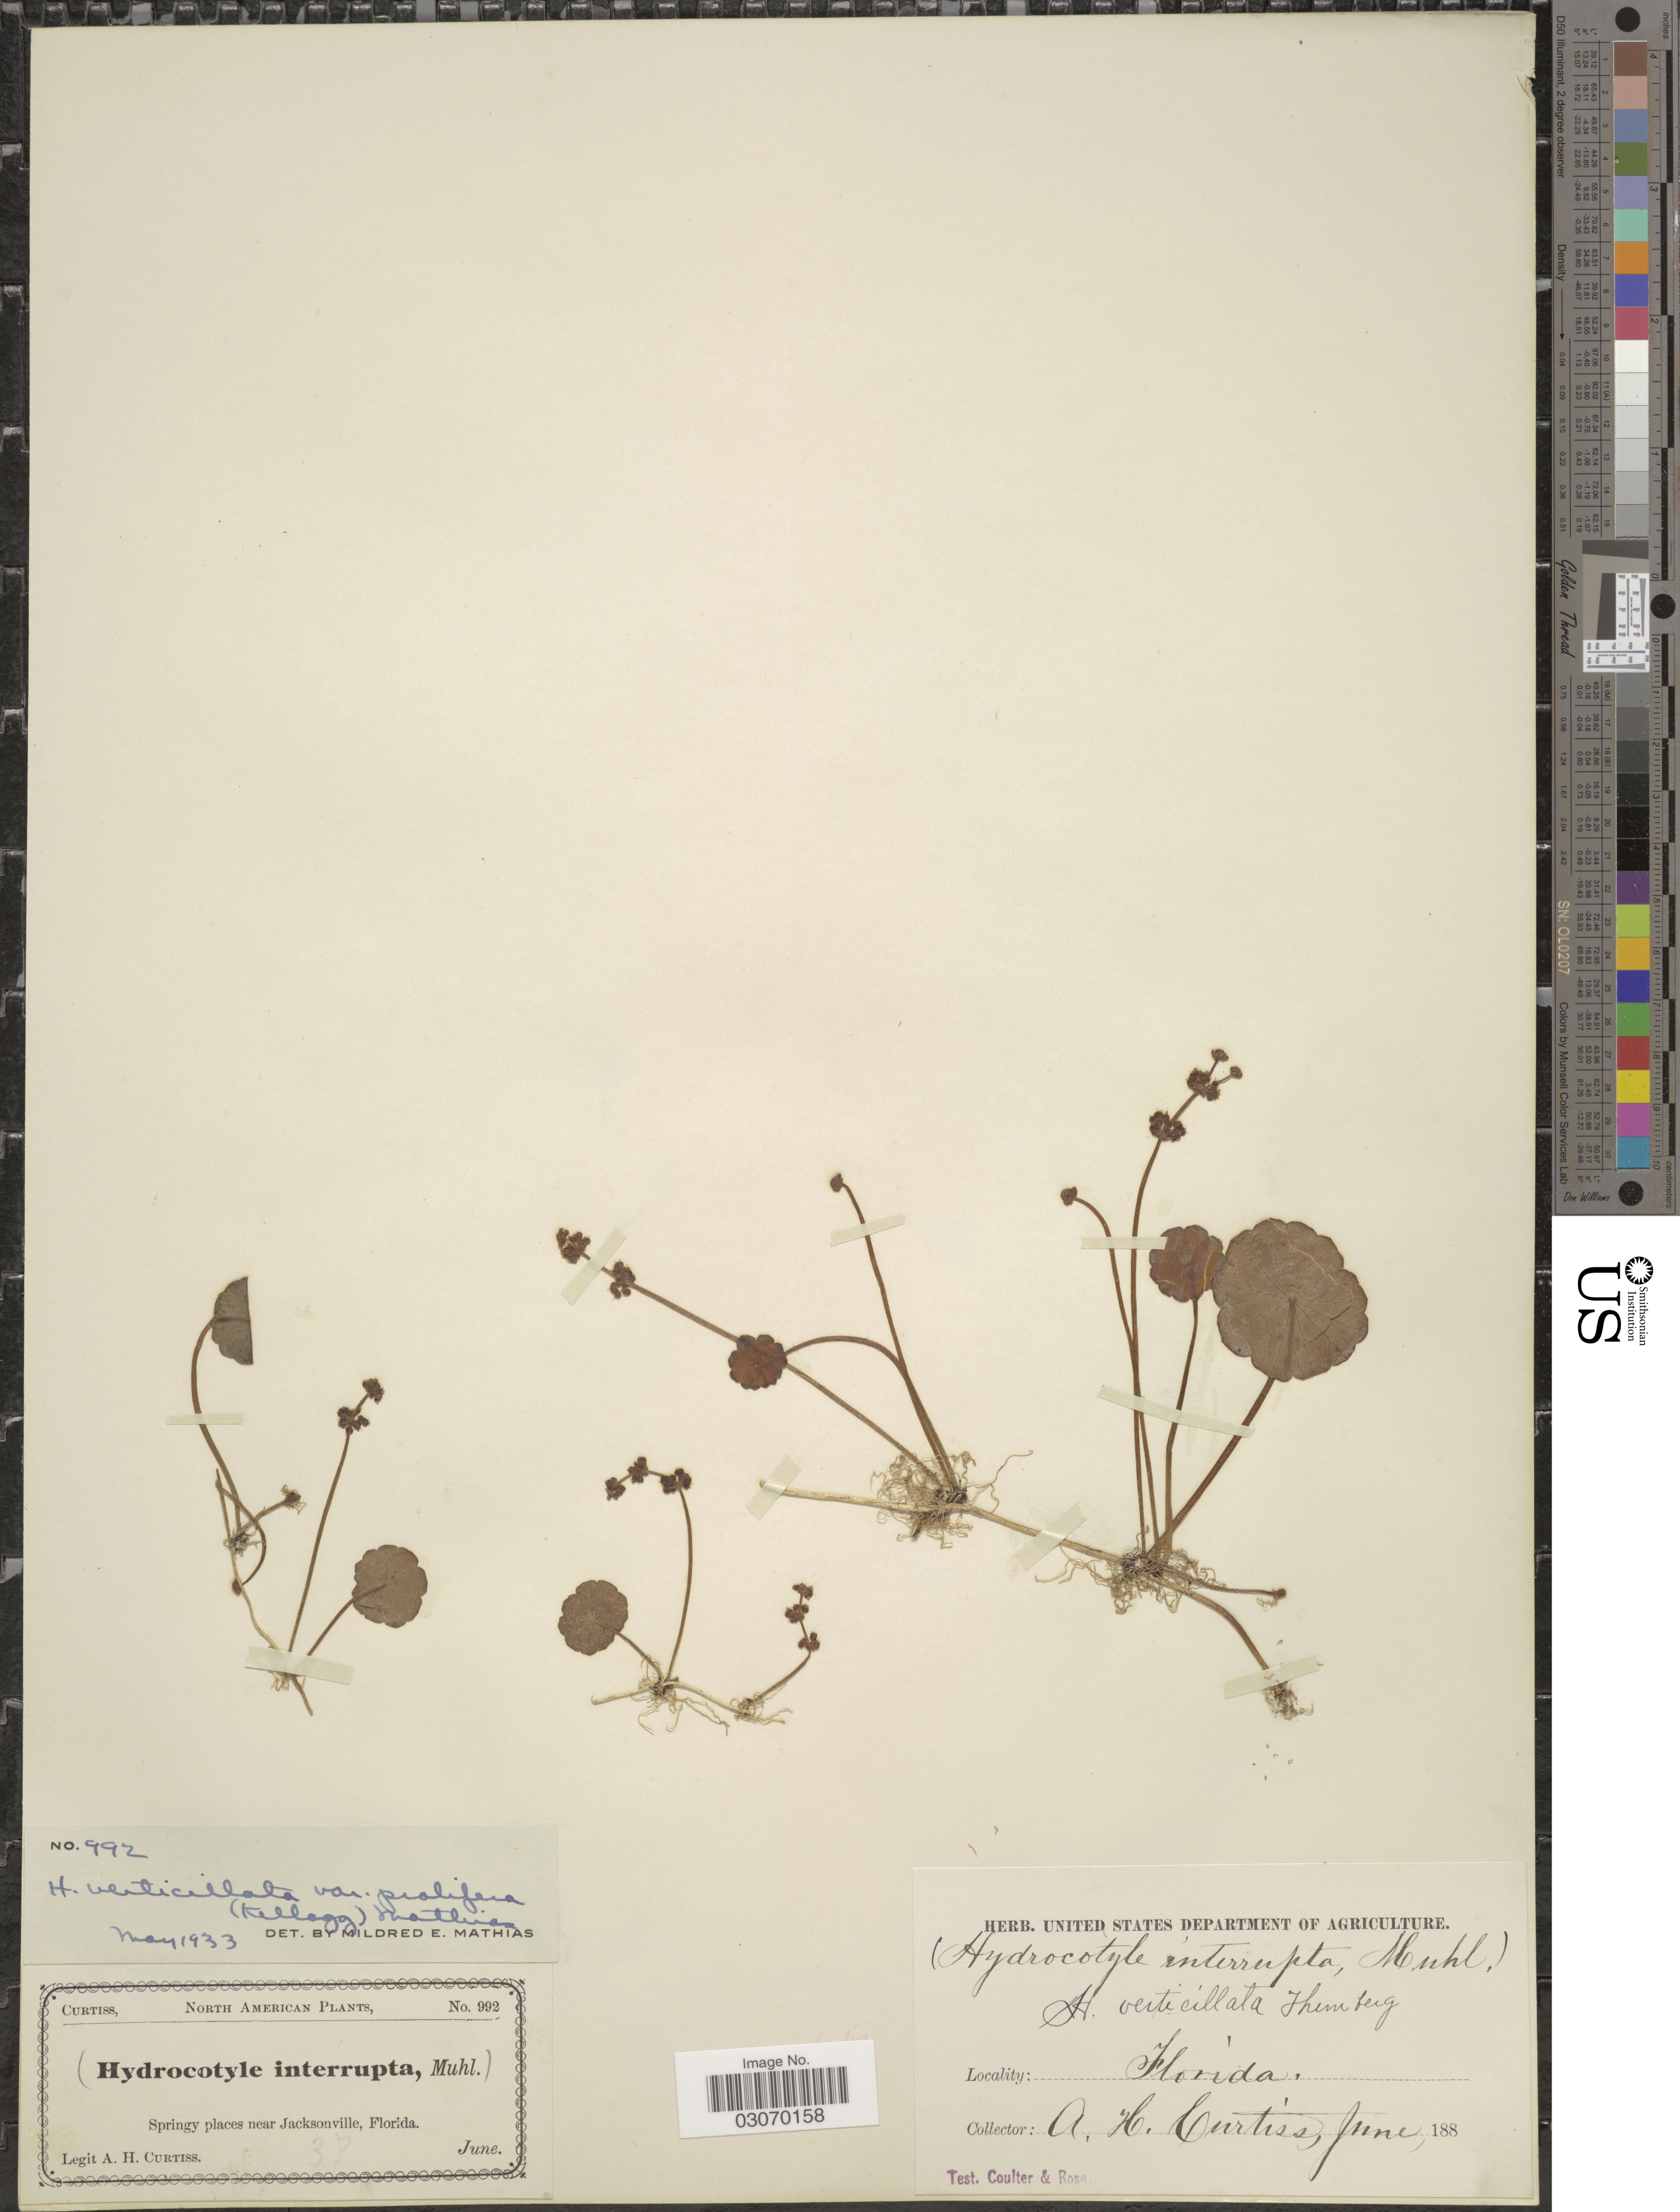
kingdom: Plantae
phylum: Tracheophyta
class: Magnoliopsida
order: Apiales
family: Araliaceae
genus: Hydrocotyle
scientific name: Hydrocotyle verticillata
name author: Thunb.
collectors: A. H. Curtiss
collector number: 992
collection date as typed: June 188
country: United States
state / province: Florida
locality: Springy places near Jacksonville.